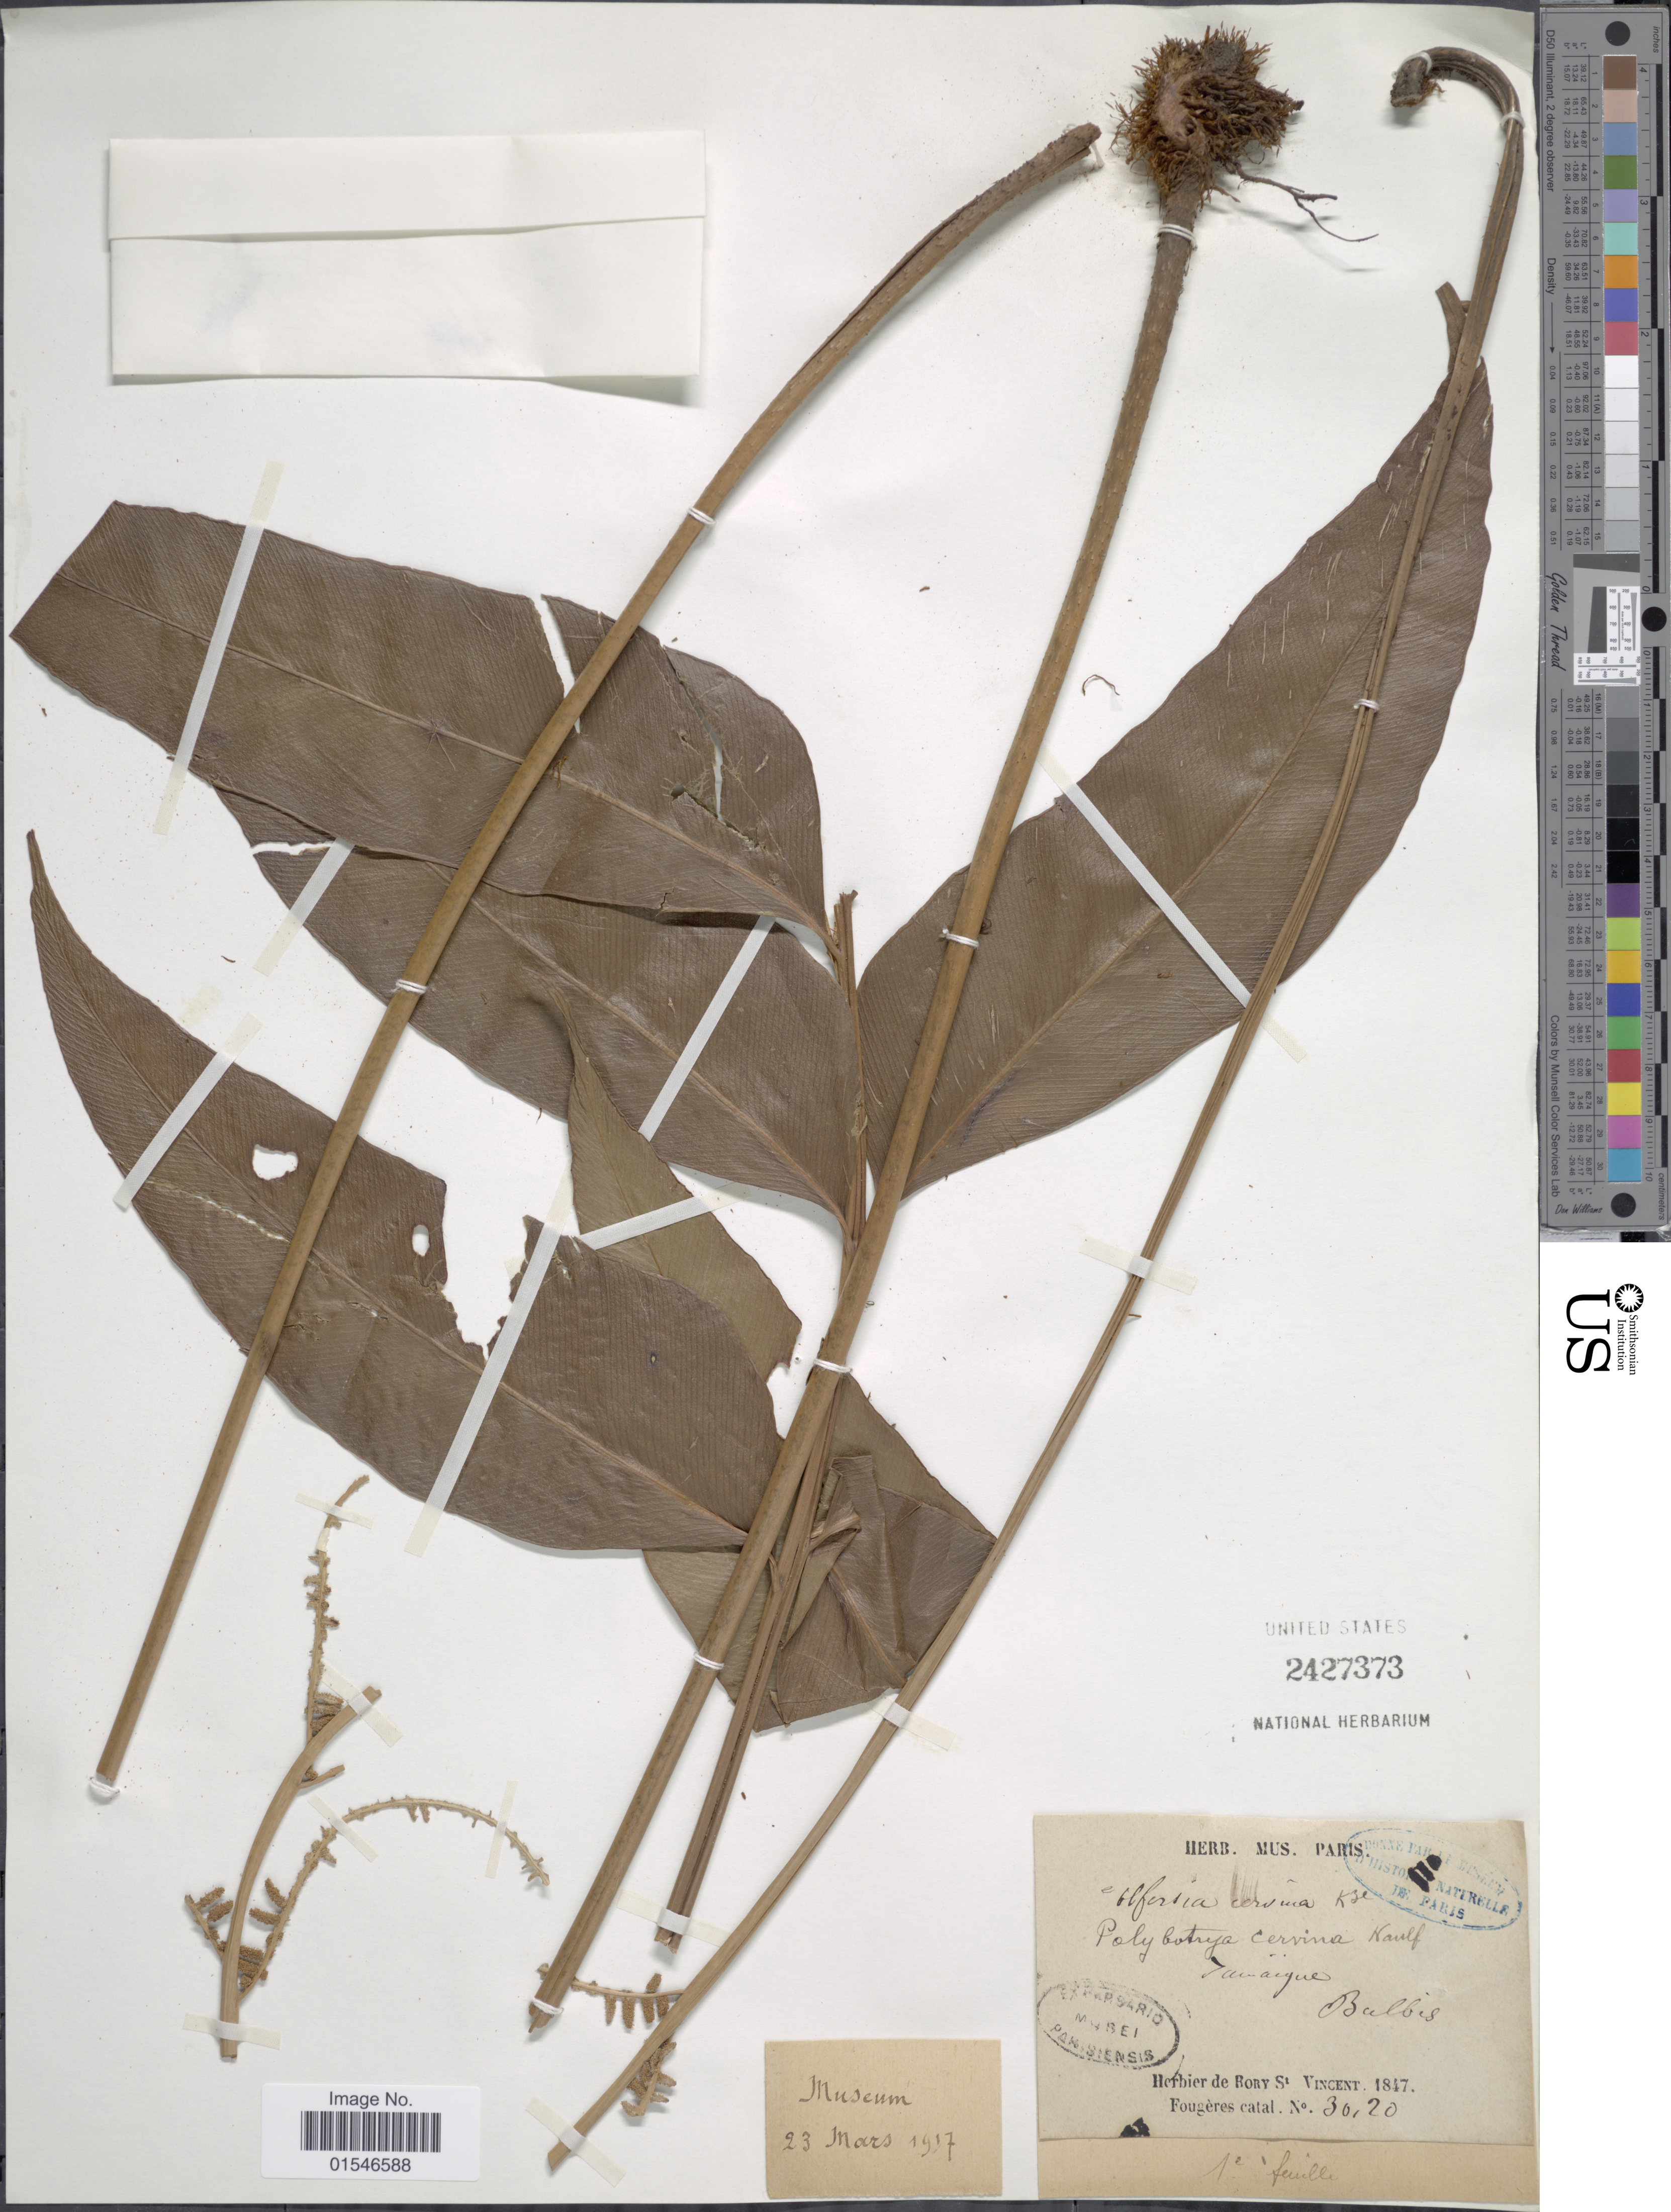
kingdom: Plantae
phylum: Tracheophyta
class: Polypodiopsida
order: Polypodiales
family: Dryopteridaceae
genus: Olfersia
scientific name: Olfersia cervina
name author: (L.) Kunze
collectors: Bory de St. Vincent, J. (herbarium)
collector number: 3020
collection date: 1847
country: Jamaica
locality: Taumague [interpreted]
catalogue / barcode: US 2427373